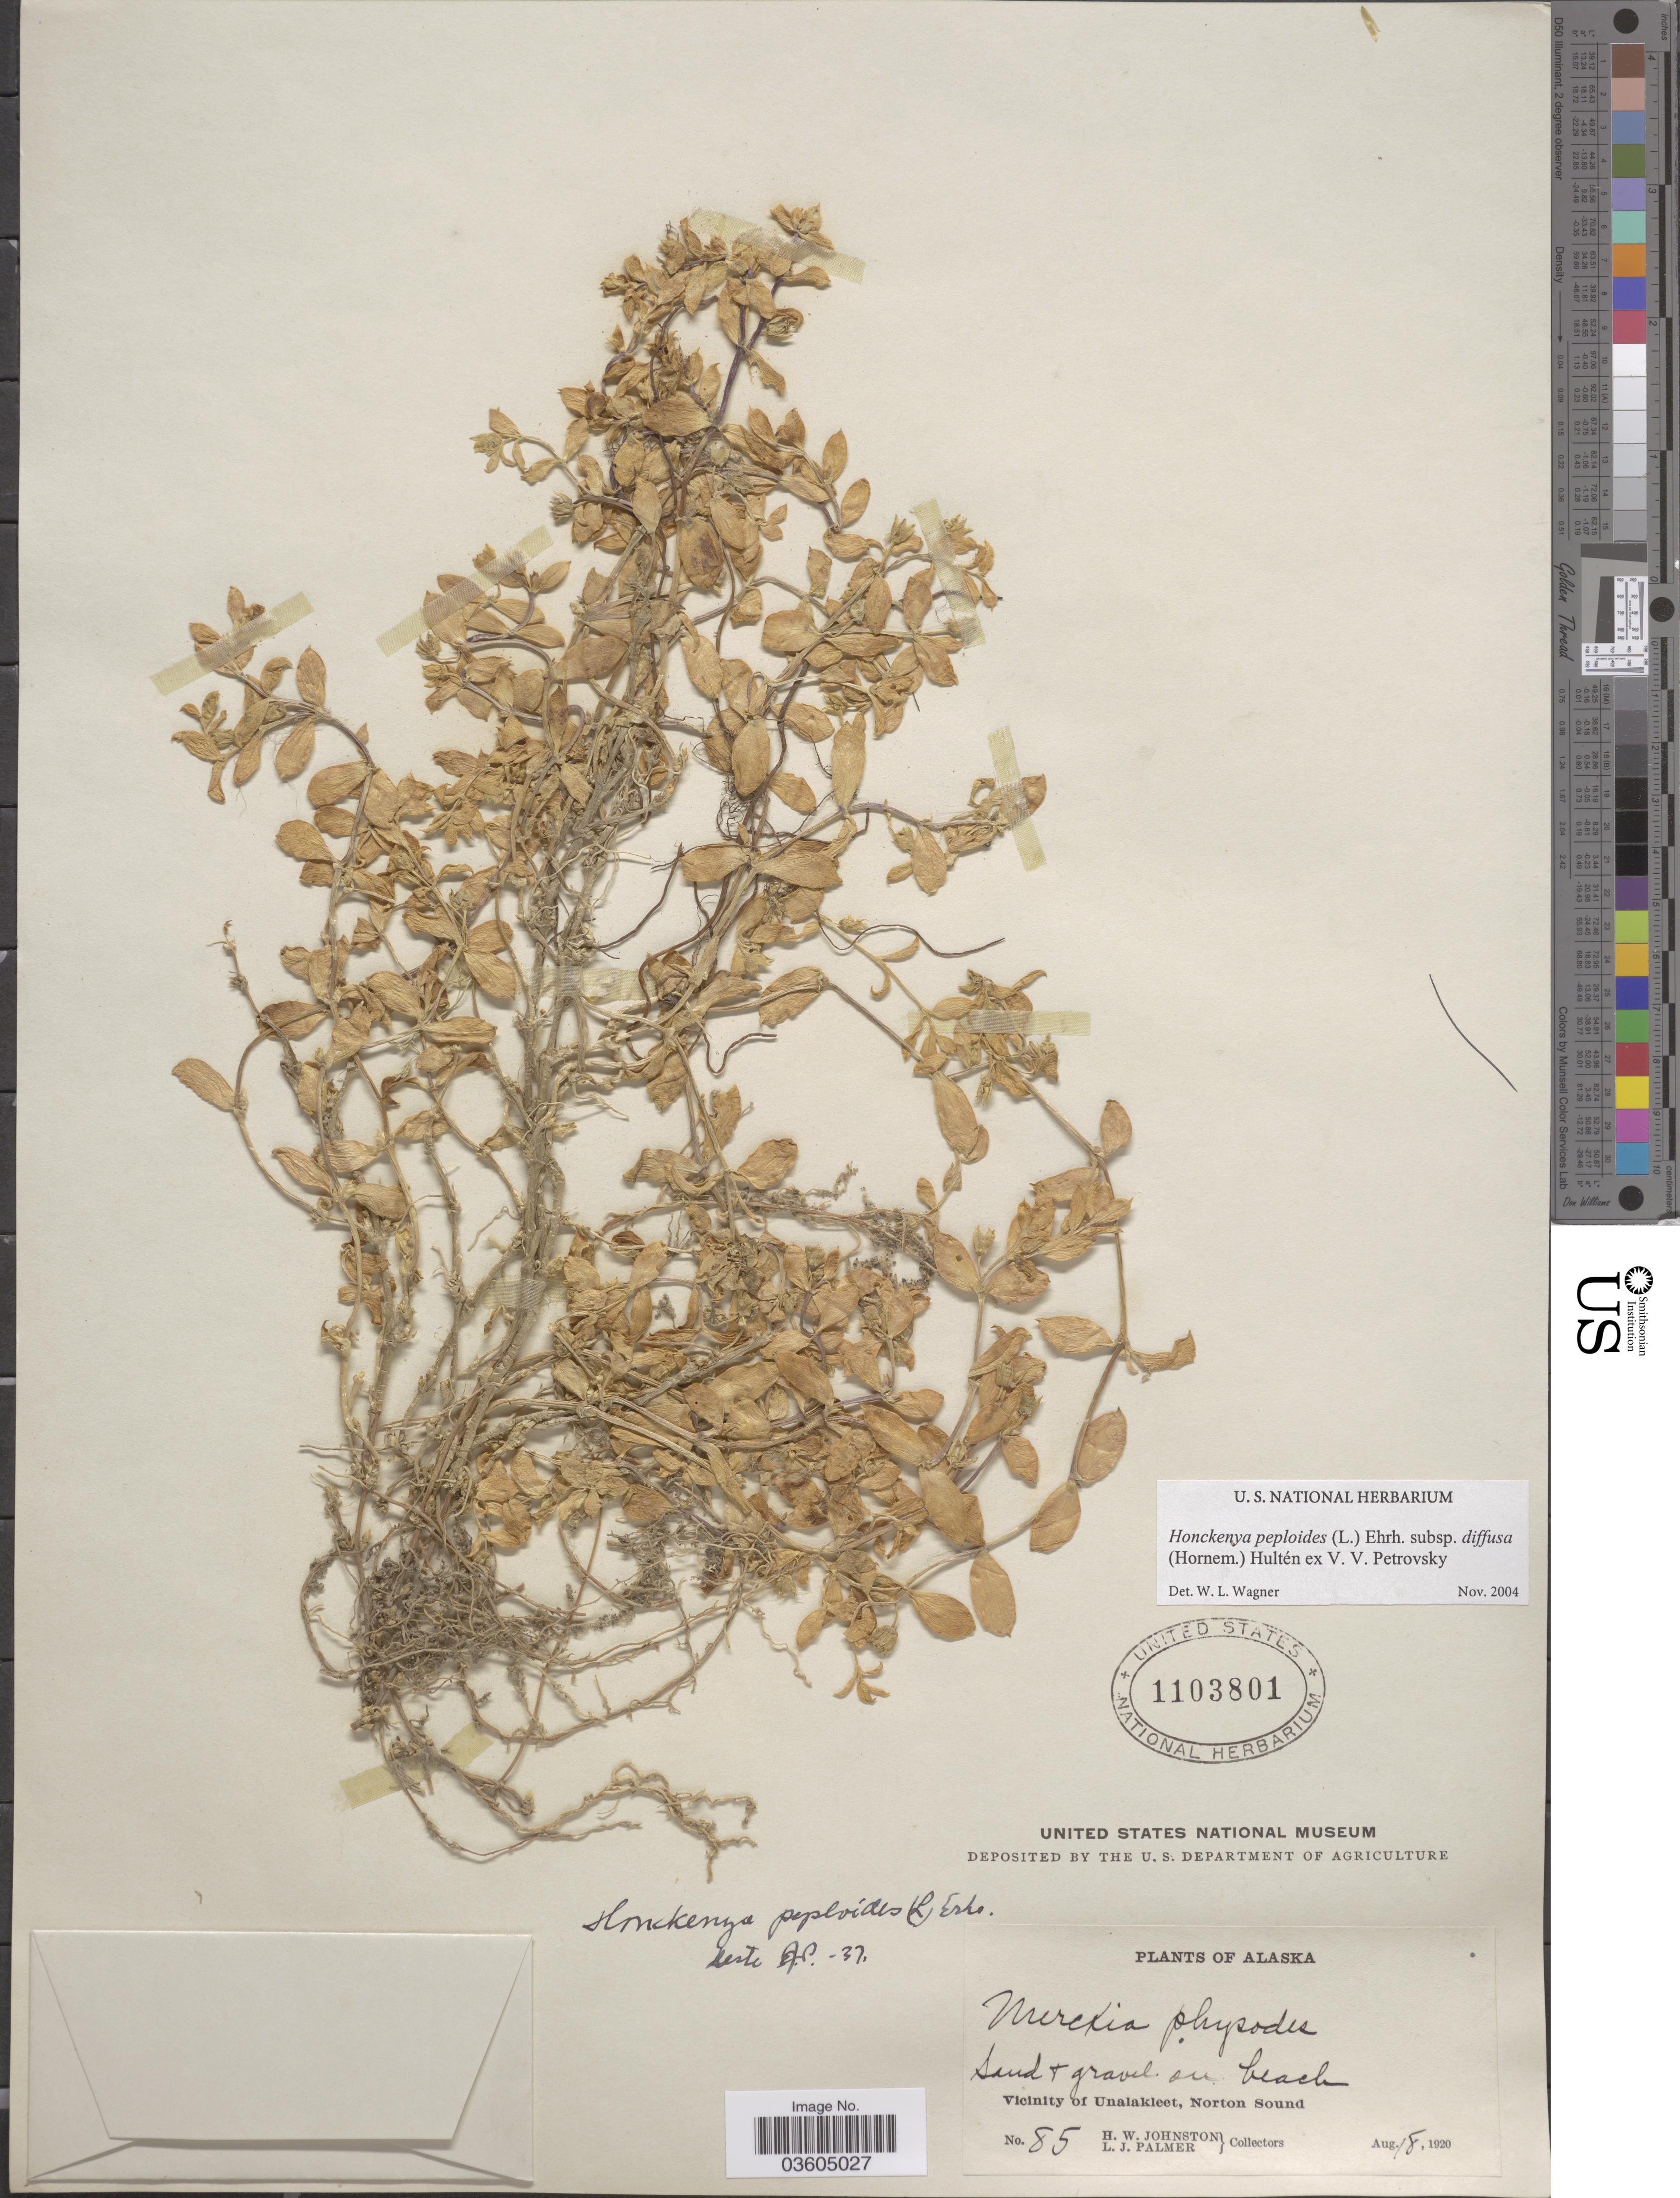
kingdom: Plantae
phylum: Tracheophyta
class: Magnoliopsida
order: Caryophyllales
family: Caryophyllaceae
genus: Honckenya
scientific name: Honckenya peploides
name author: (L.) Ehrh.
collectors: H. W. Johnston & L. J. Palmer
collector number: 85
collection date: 1920-08-18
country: United States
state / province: Alaska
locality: Vicinity of Unalakleet, Norton Sound.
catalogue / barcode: US 1103801